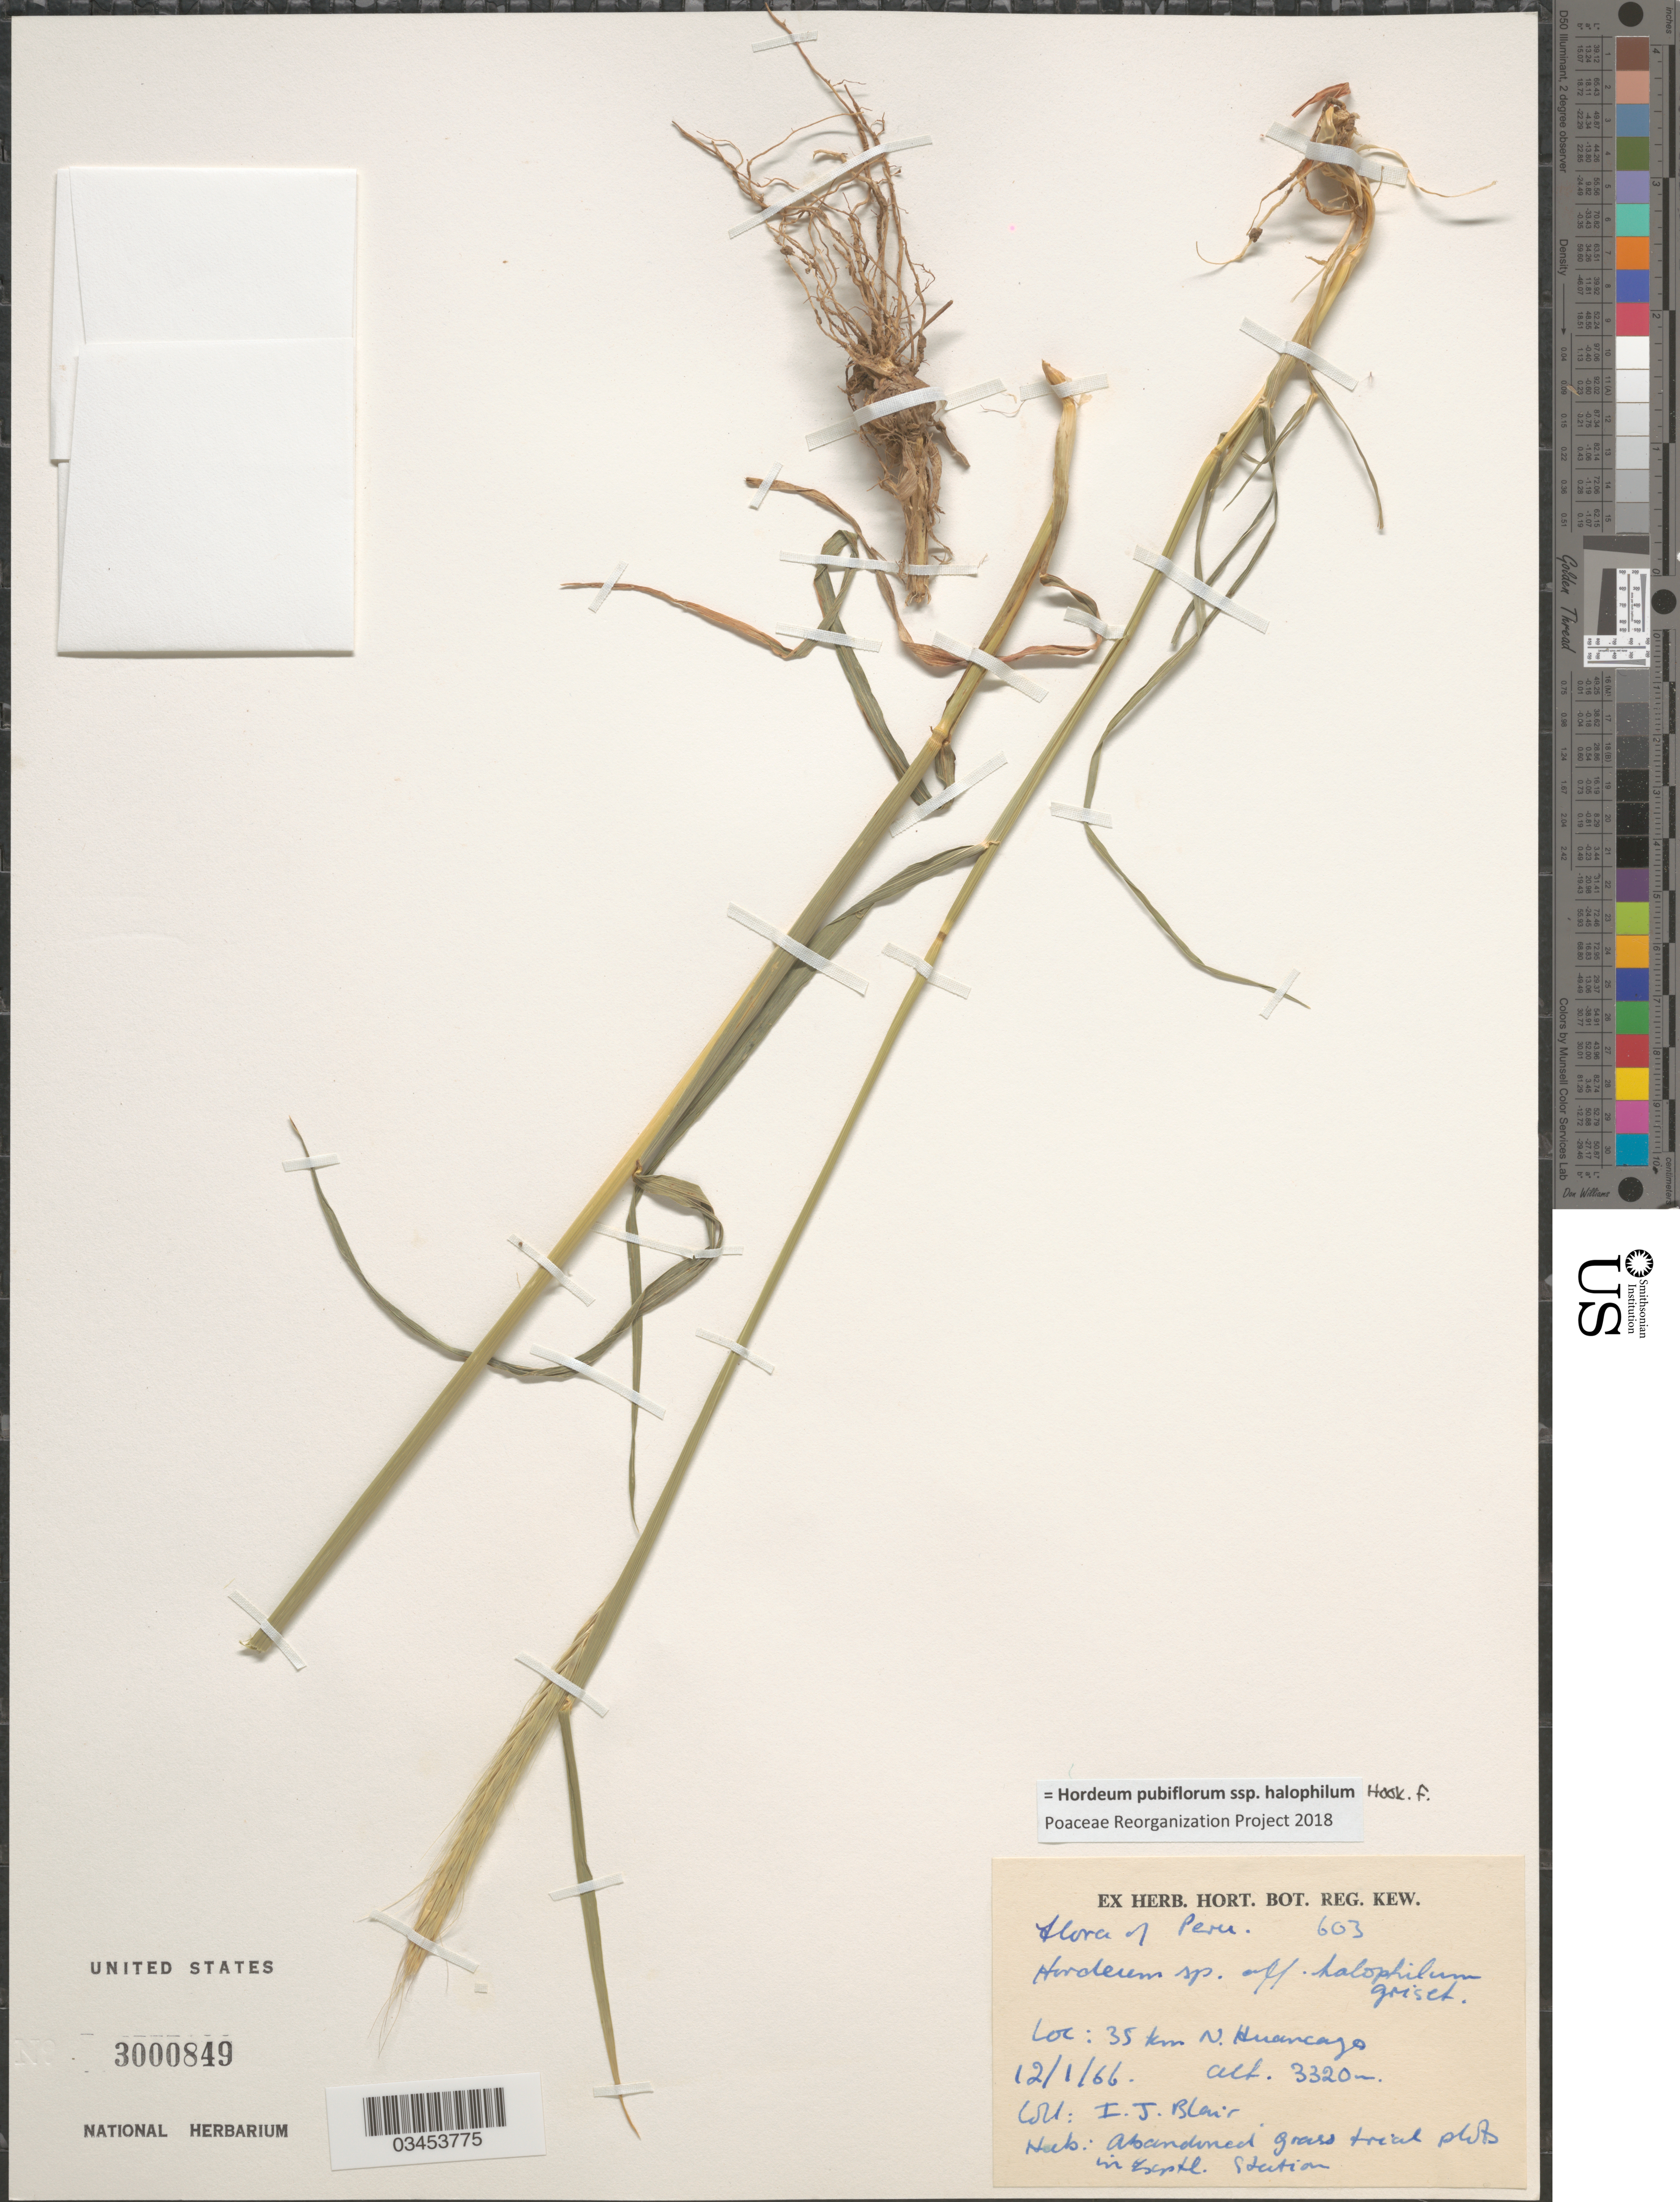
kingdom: Plantae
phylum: Tracheophyta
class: Liliopsida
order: Poales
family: Poaceae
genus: Hordeum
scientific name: Hordeum pubiflorum subsp. halophilum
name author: Hook. f.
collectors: I. Blair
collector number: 603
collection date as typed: Transcribed d/m/y: 12/1/66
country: Peru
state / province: Junín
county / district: Huancayo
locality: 35 km N. Huancayo.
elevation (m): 3320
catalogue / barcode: US 3000849